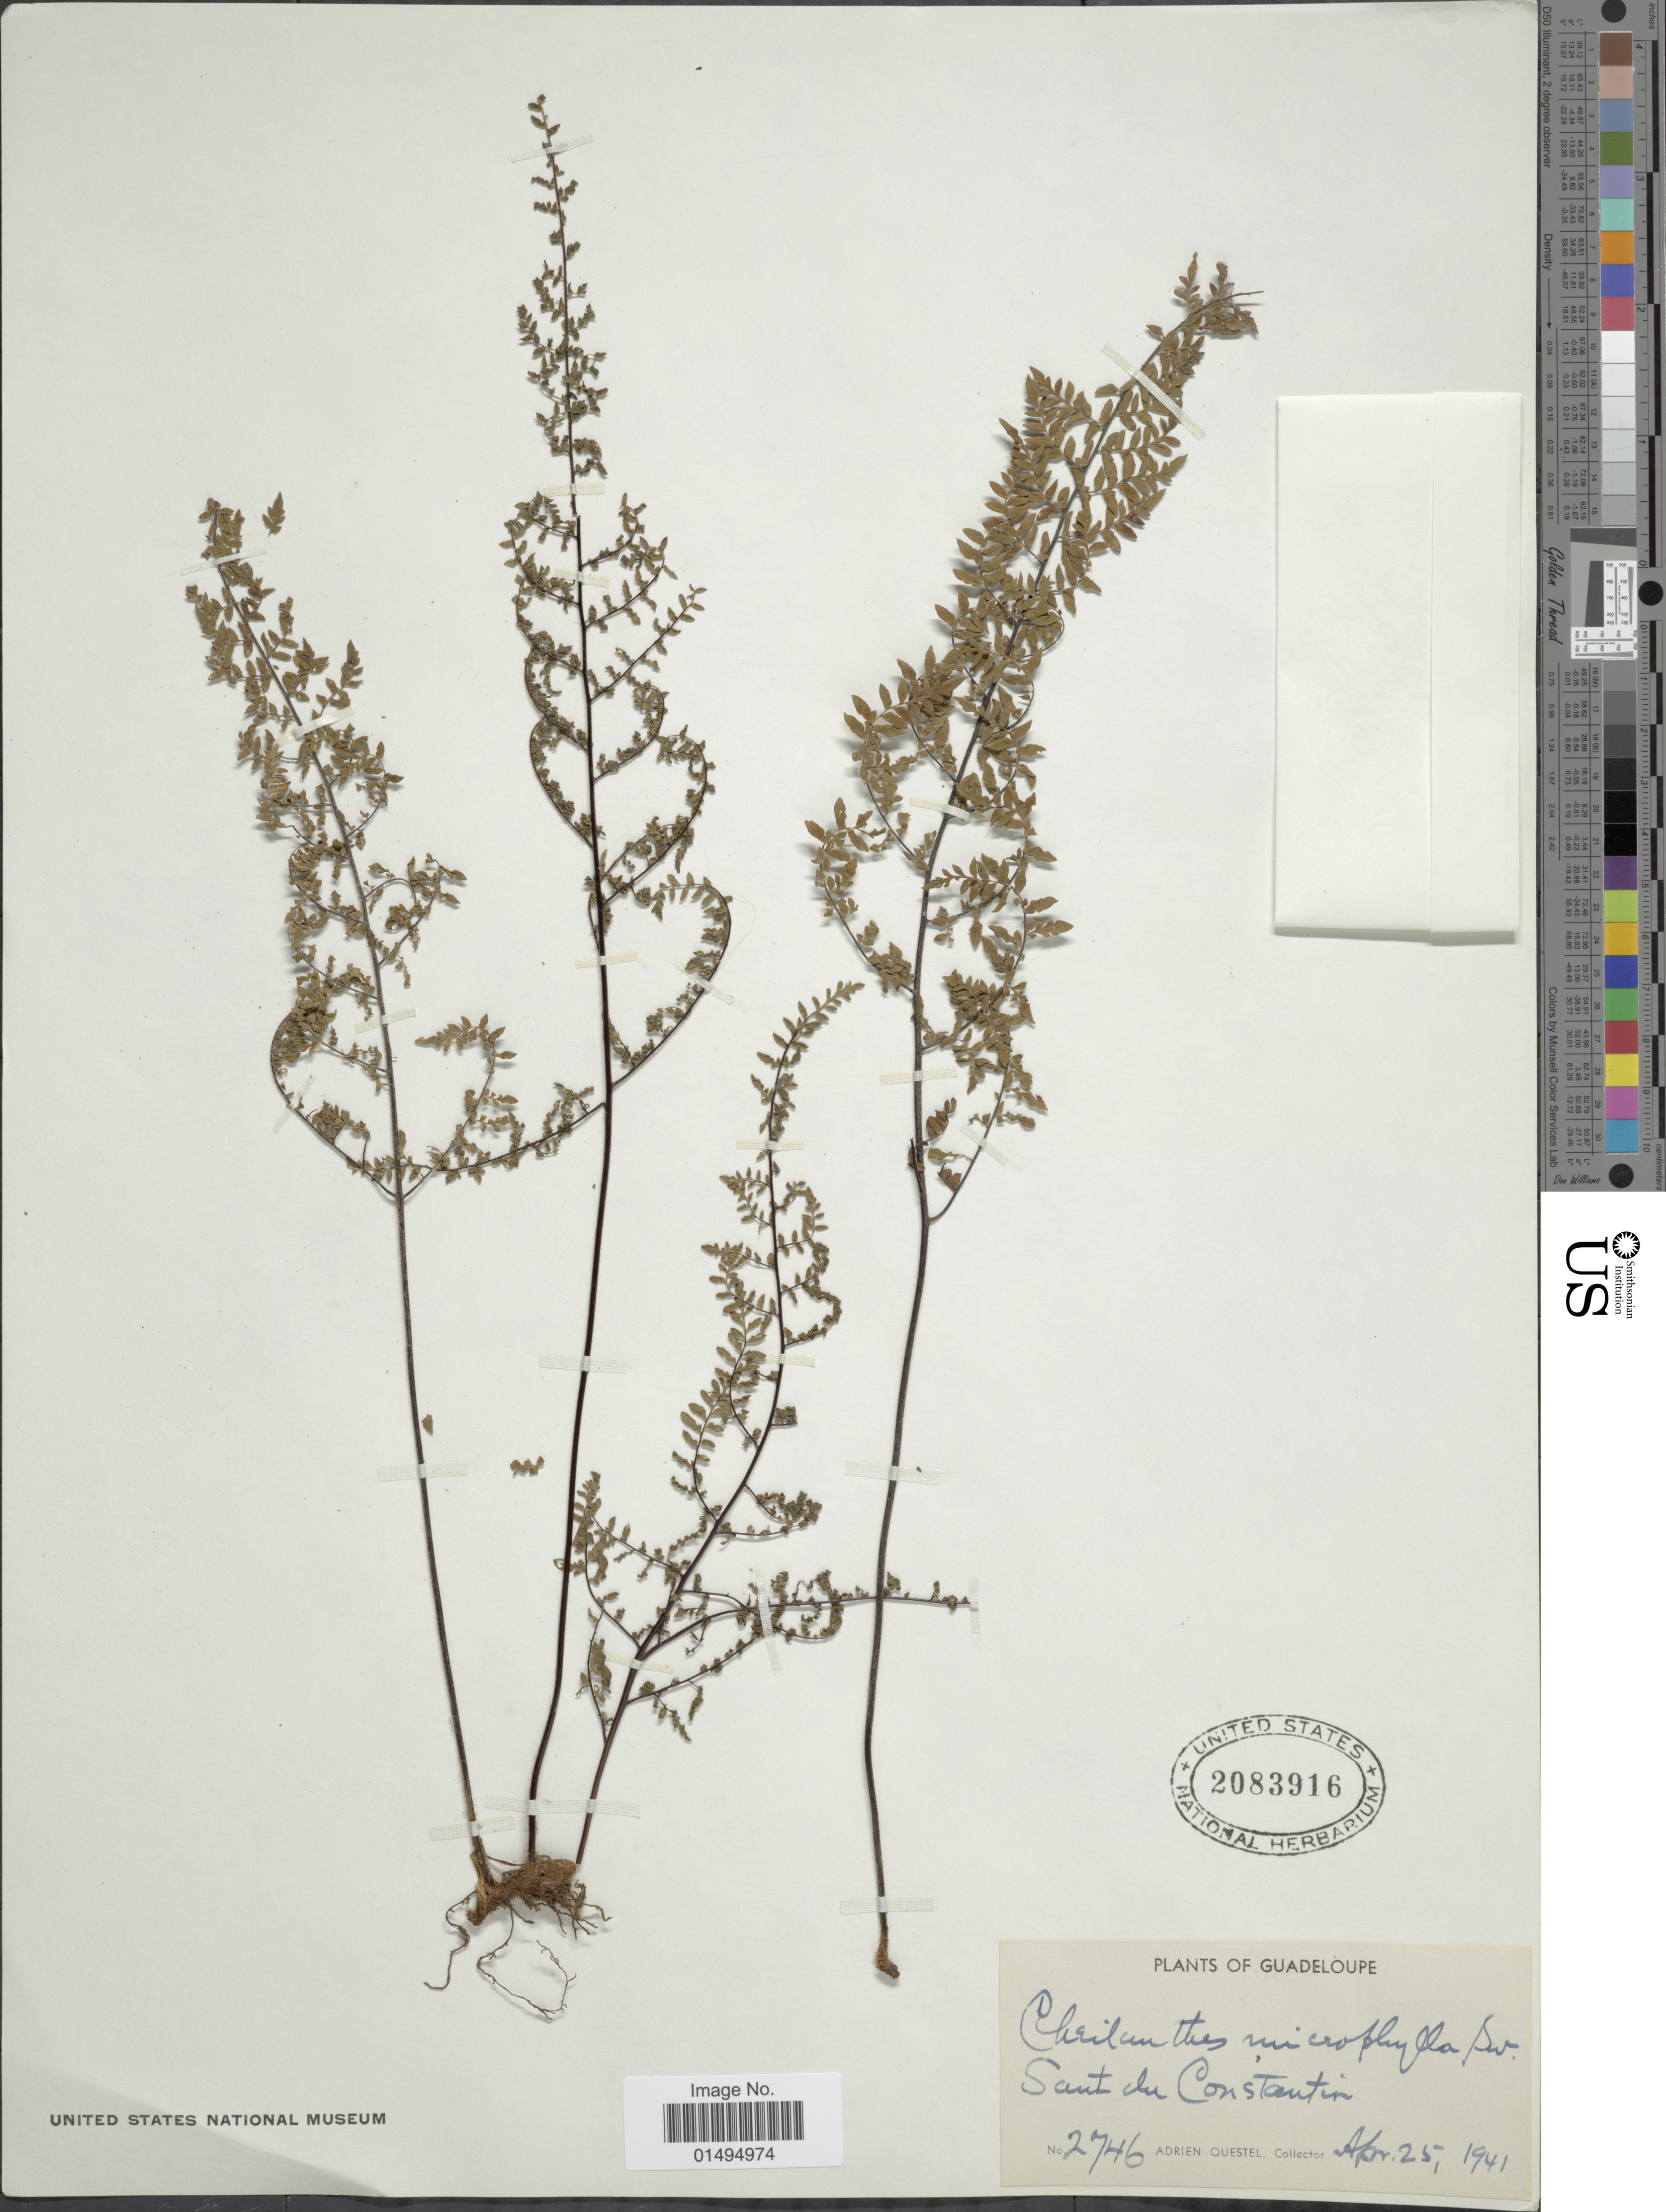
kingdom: Plantae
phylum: Tracheophyta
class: Polypodiopsida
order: Polypodiales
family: Pteridaceae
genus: Myriopteris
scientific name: Myriopteris microphylla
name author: (Sw.) Grusz & Windham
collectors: A. Questel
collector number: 2746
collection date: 1941-04-25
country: Guadeloupe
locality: Sant du Constantin.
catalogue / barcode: US 2083916